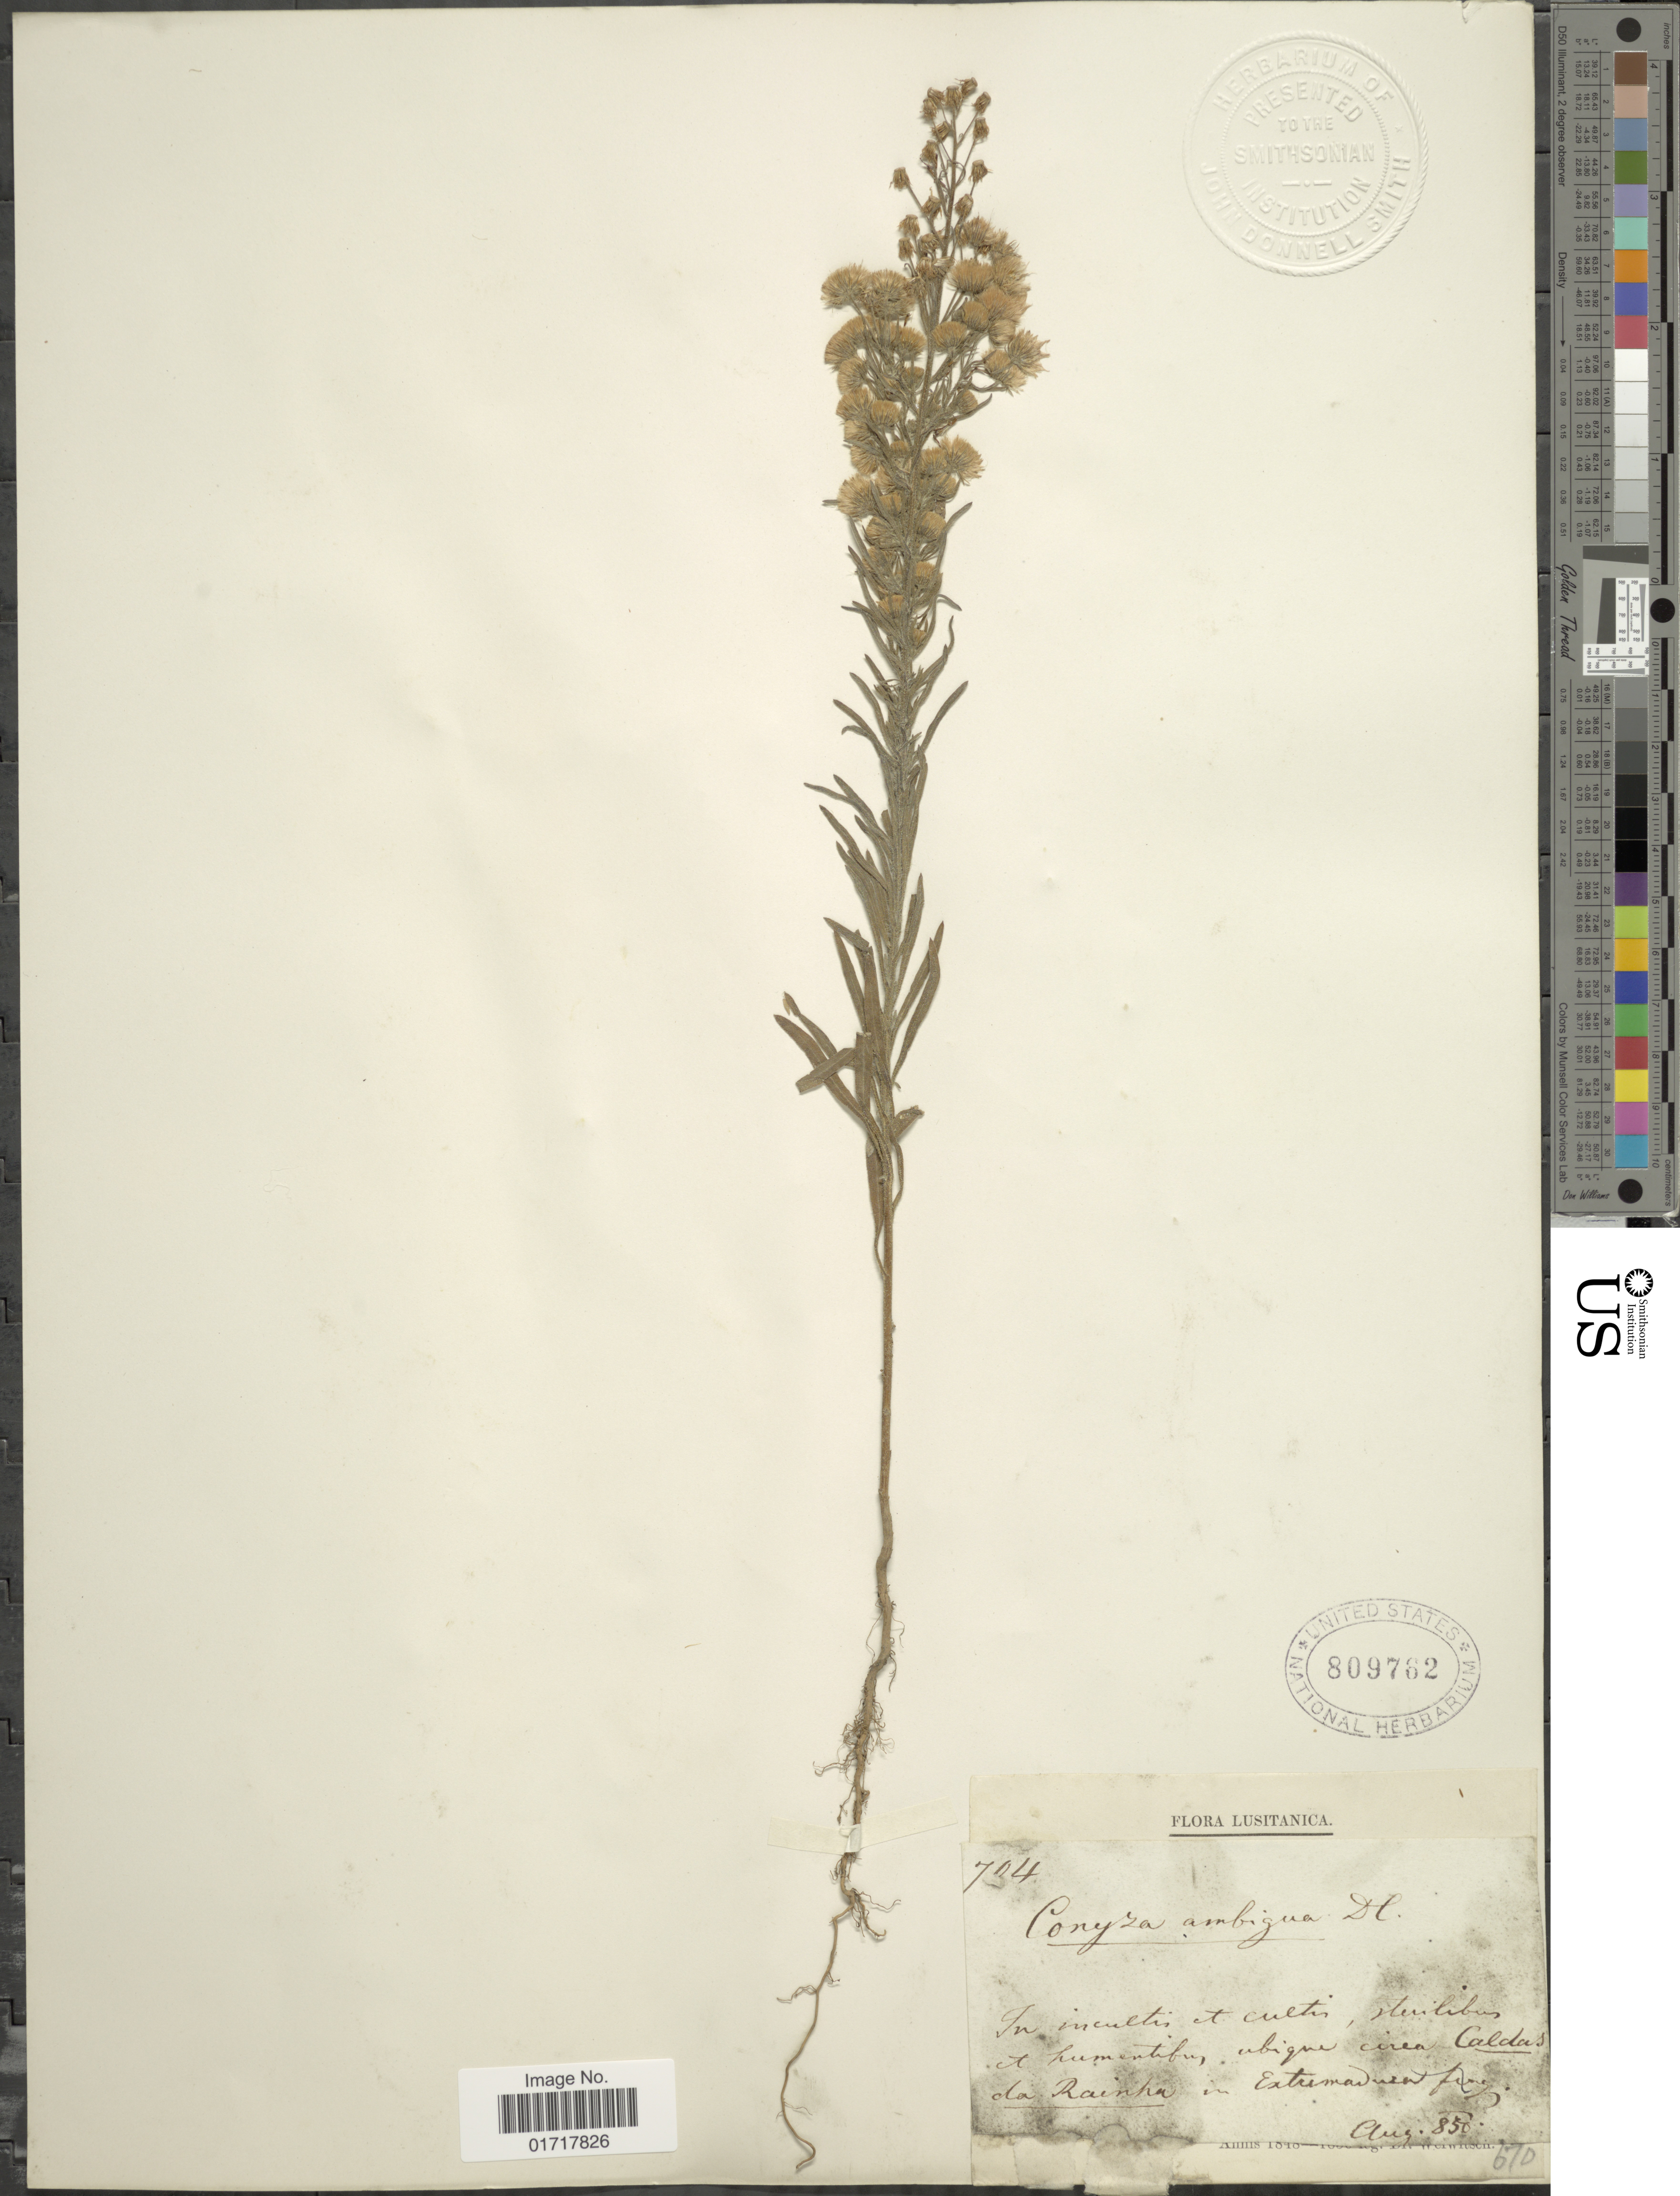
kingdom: Plantae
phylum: Tracheophyta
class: Magnoliopsida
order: Asterales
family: Asteraceae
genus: Conyza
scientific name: Conyza ambigua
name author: DC.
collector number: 704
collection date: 1850-08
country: Portugal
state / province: Leiria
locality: Caldas da Rainha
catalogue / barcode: US 809762